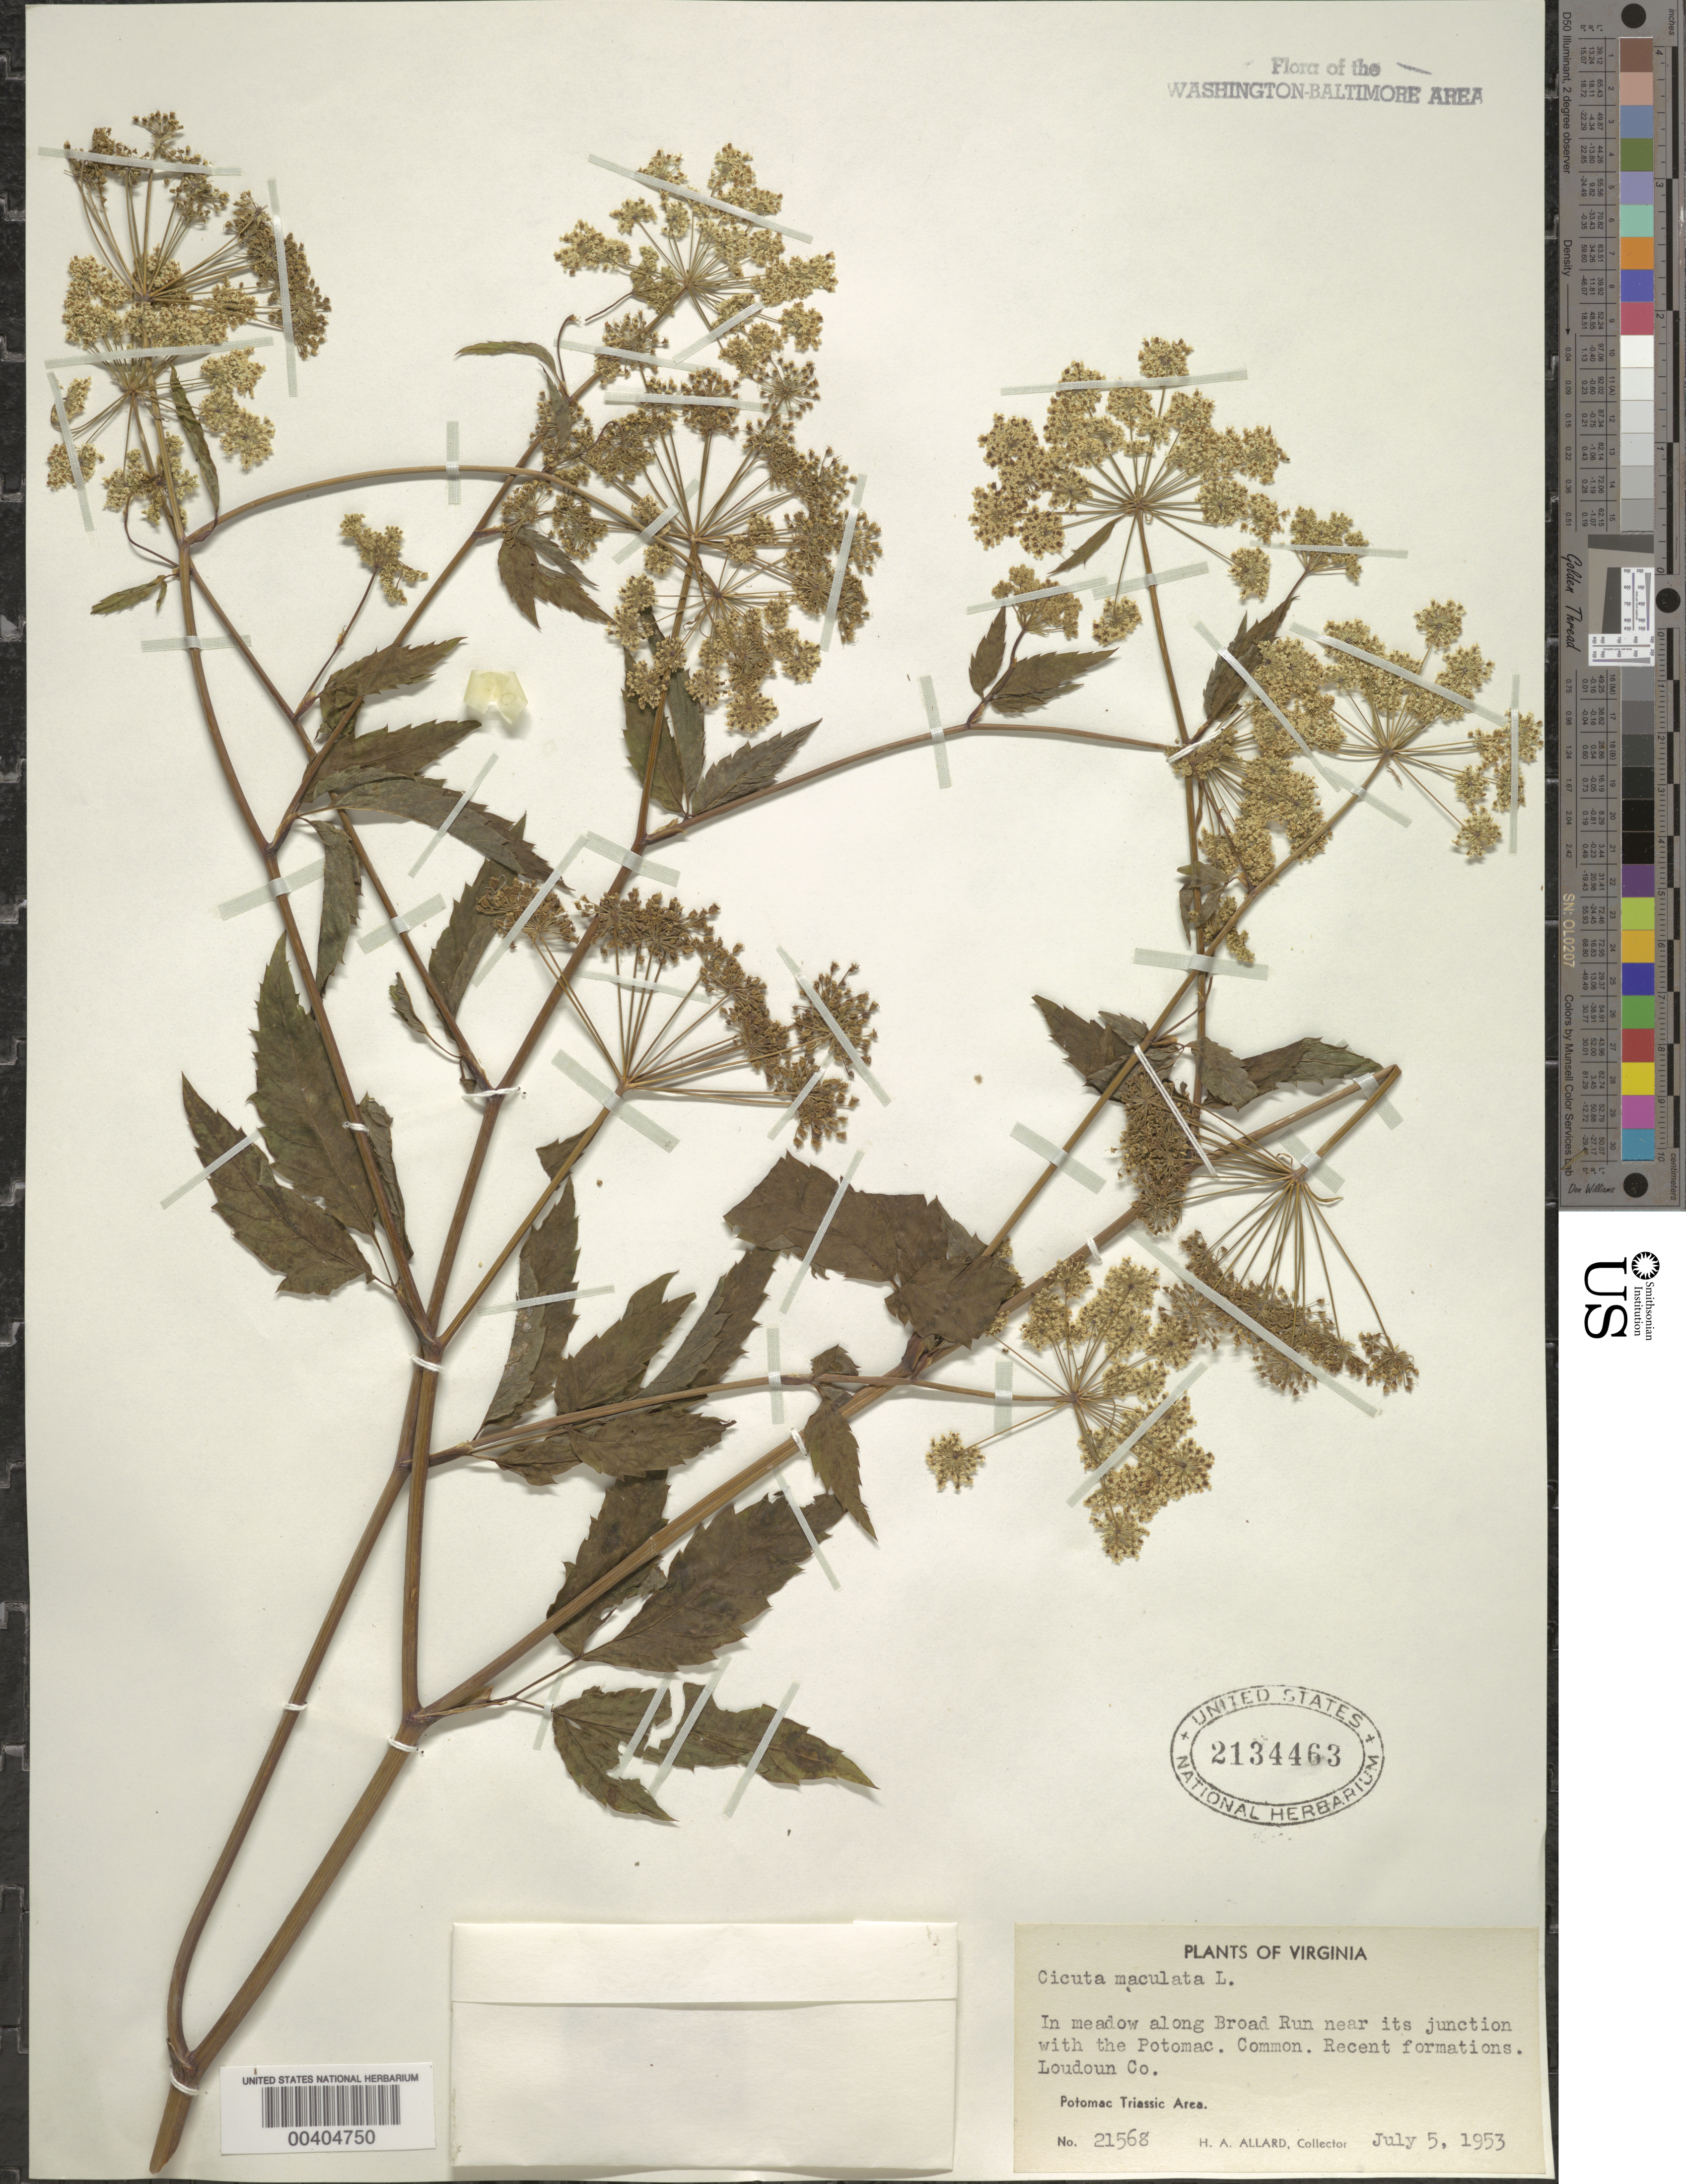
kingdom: Plantae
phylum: Tracheophyta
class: Magnoliopsida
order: Apiales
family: Apiaceae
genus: Cicuta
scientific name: Cicuta maculata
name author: L.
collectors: H. A. Allard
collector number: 21568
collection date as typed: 05 Jul 1953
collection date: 1953-07-05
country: United States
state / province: Virginia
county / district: Loudoun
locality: Broad Run near junction with Potomac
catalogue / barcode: US 2134463